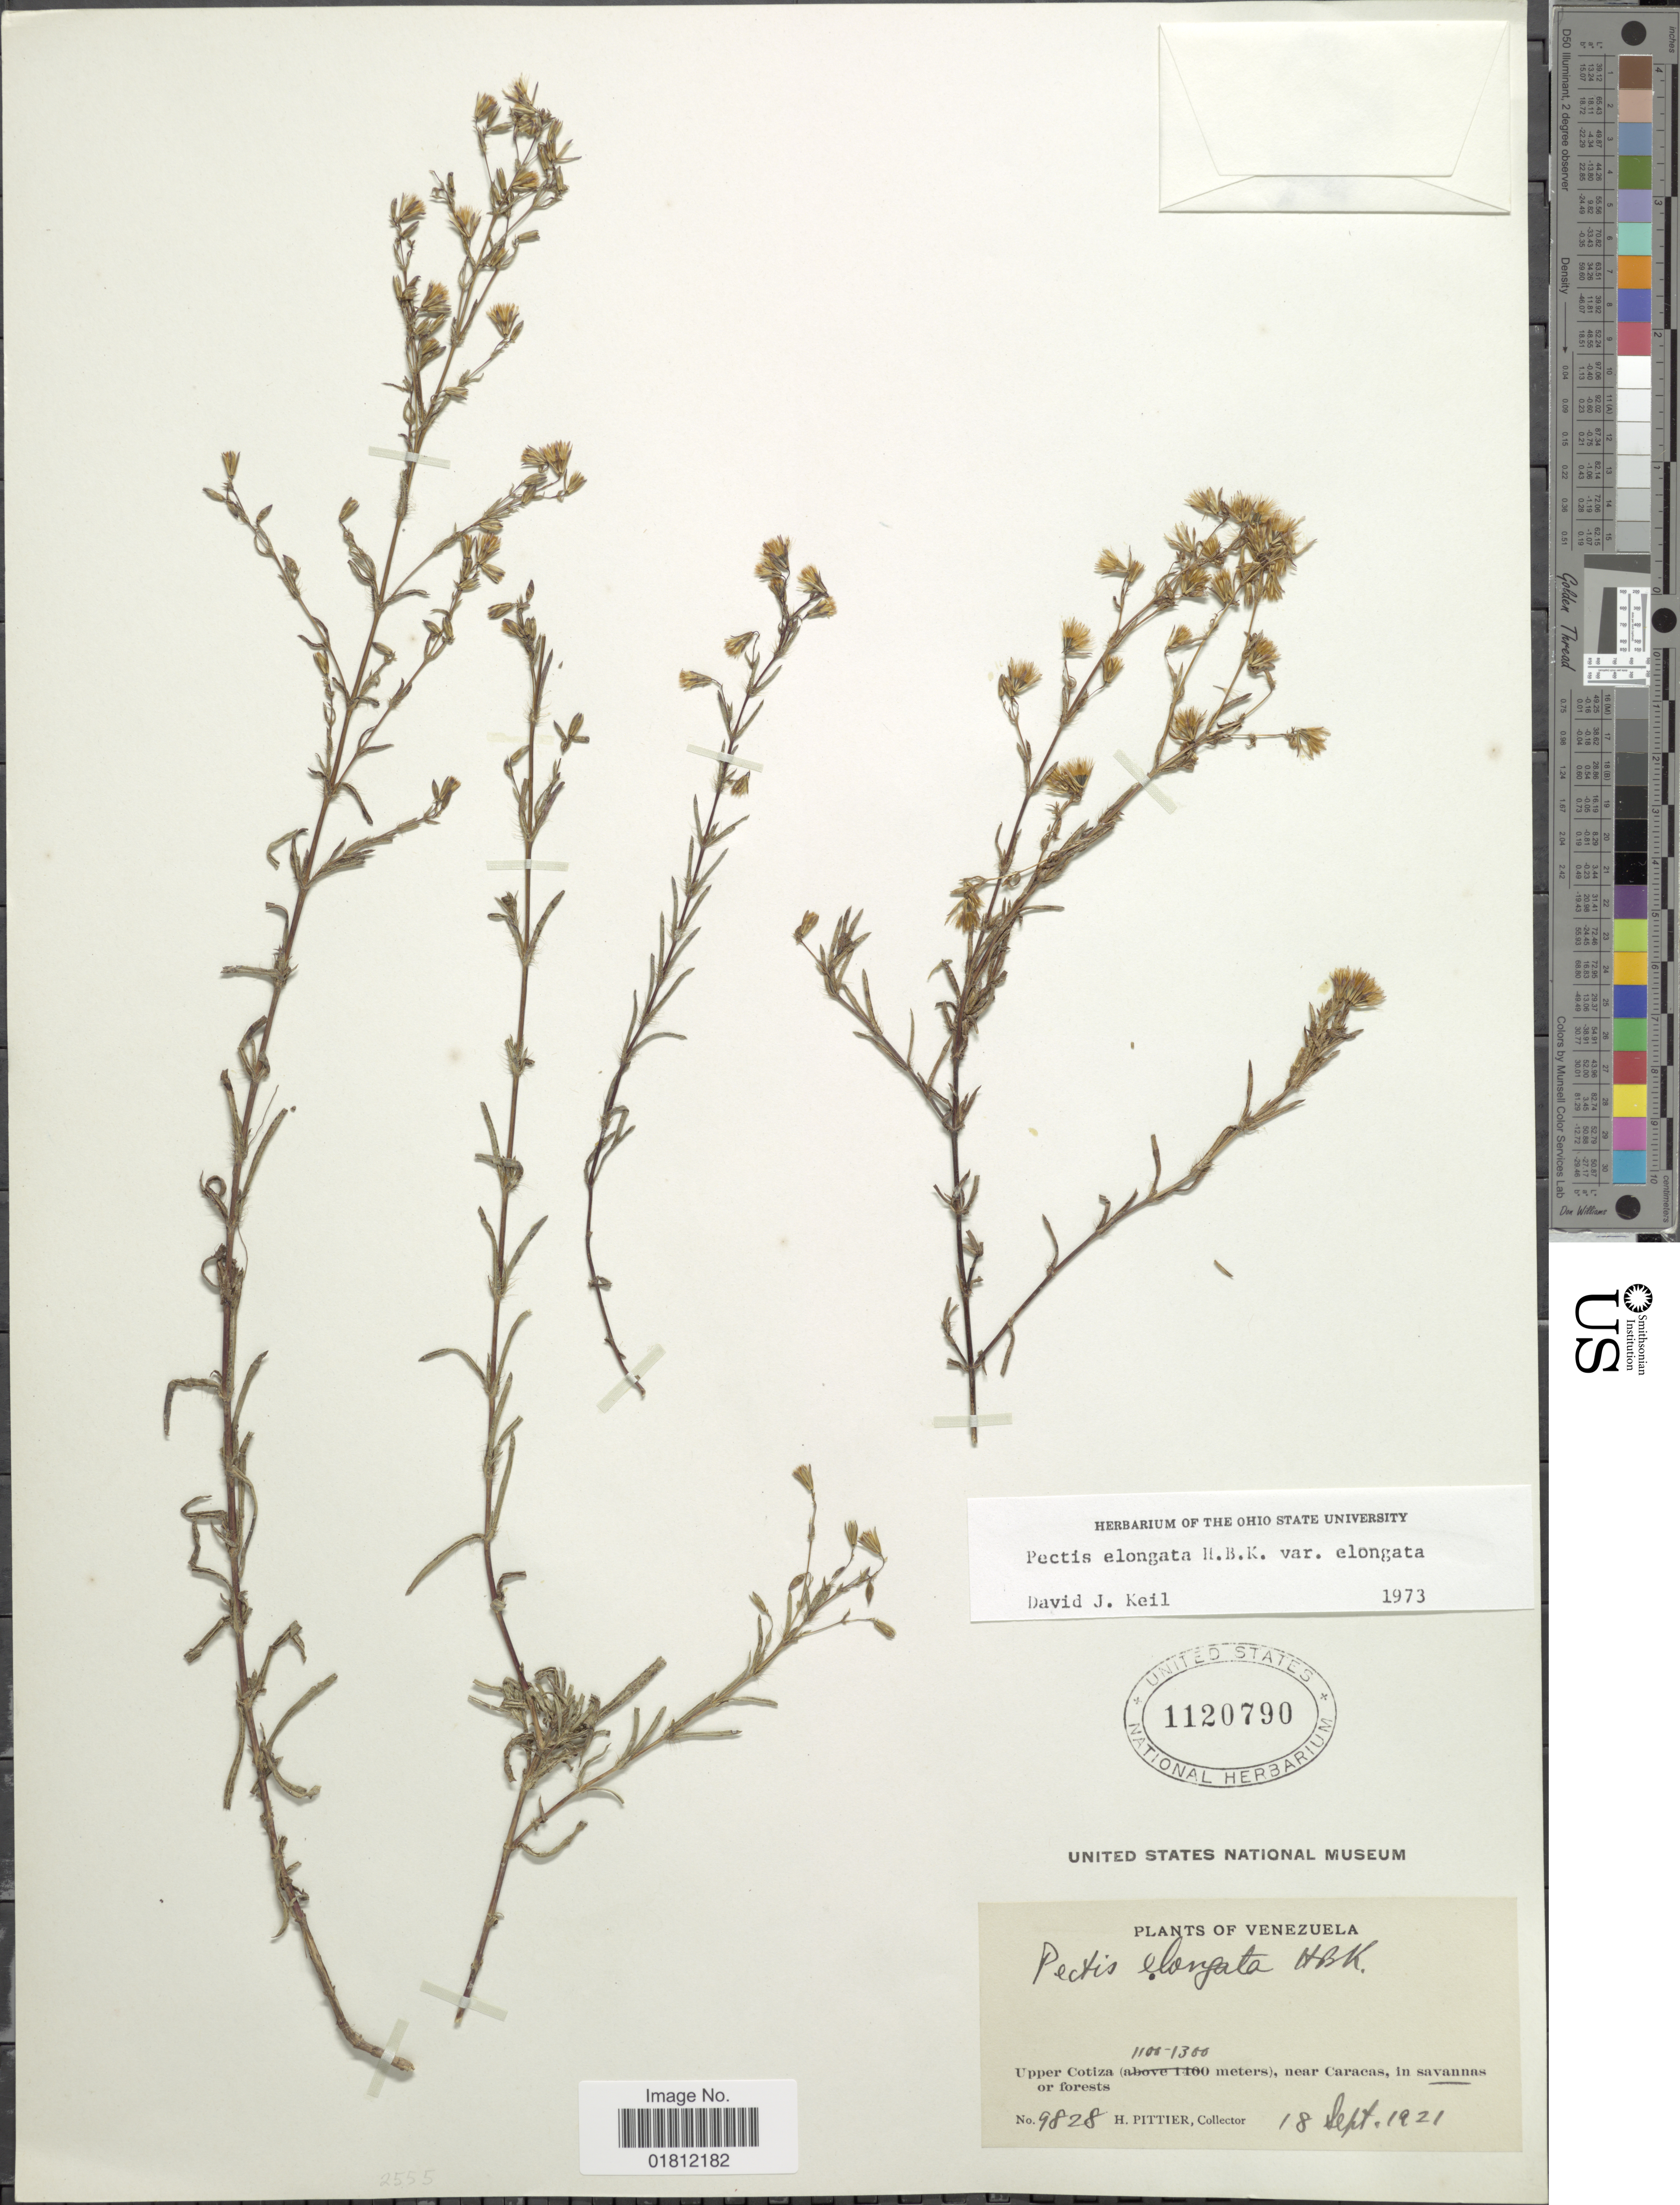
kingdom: Plantae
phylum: Tracheophyta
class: Magnoliopsida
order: Asterales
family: Asteraceae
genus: Pectis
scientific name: Pectis elongata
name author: Kunth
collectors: H. F. Pittier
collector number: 9828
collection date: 1921-09-18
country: Venezuela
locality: Upper Cotiza, Near Caracas, in savannas or forests.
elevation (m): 1100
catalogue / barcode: US 1120700